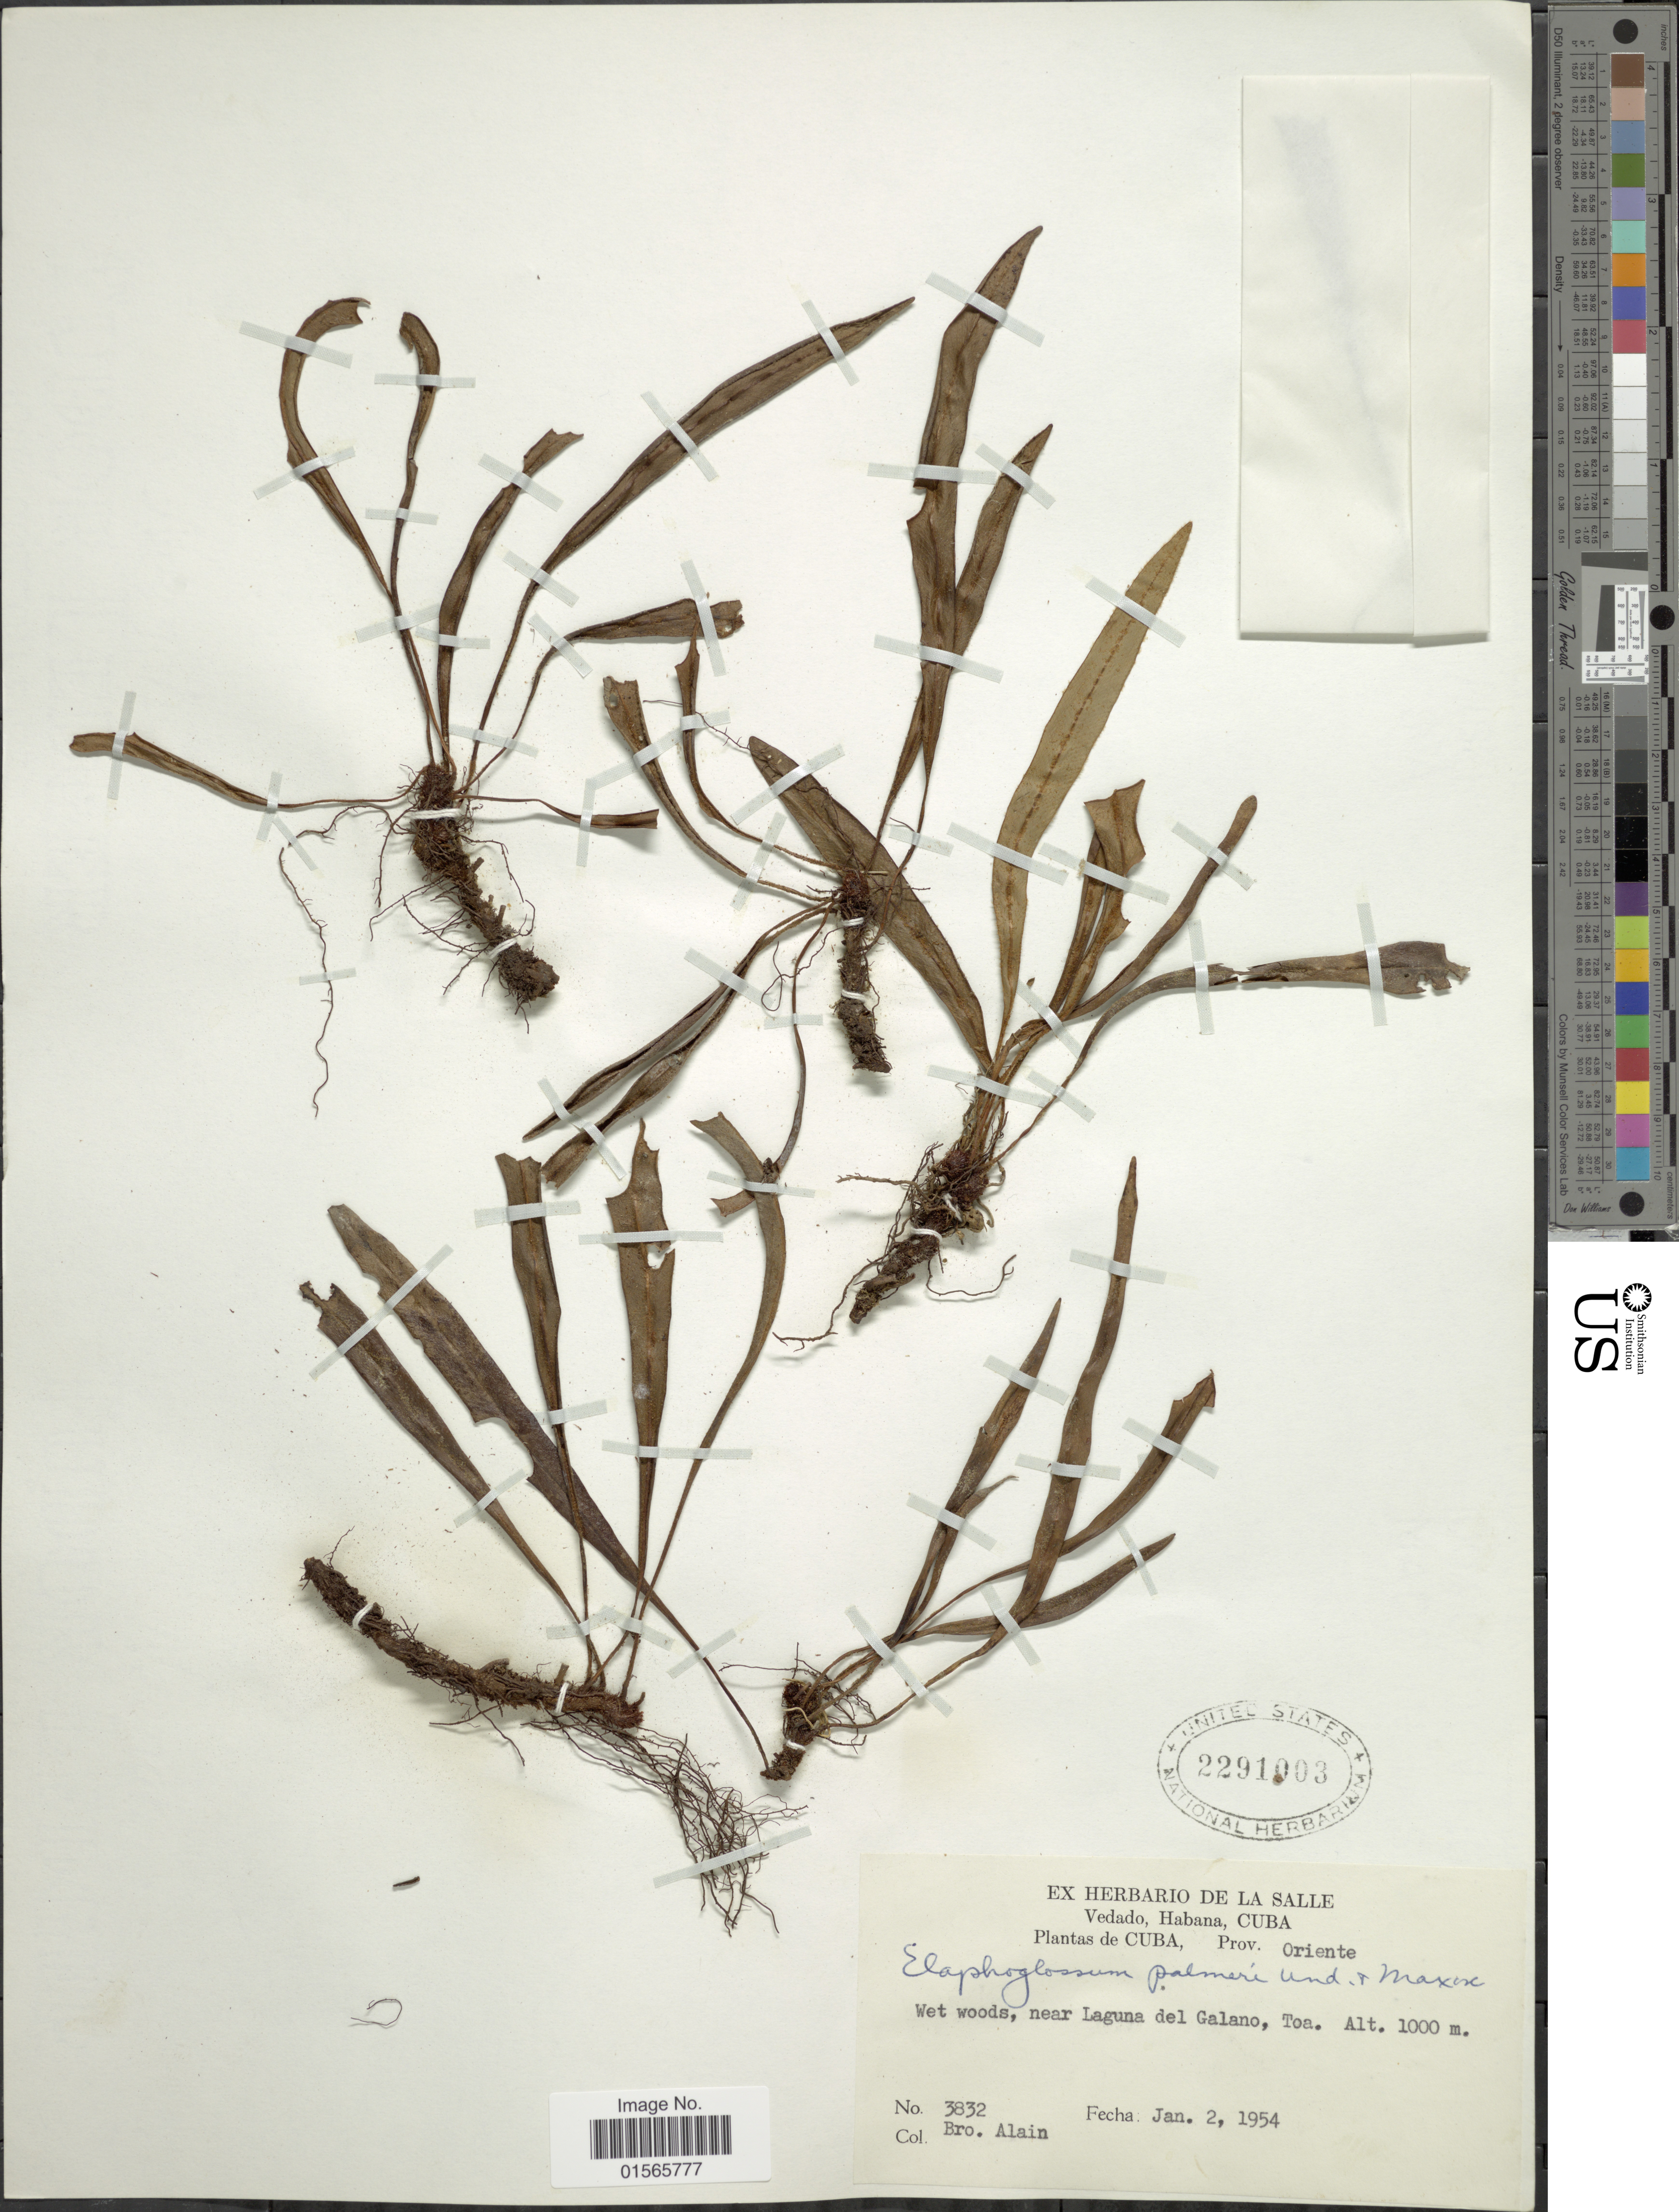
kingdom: Plantae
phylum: Tracheophyta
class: Polypodiopsida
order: Polypodiales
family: Dryopteridaceae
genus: Elaphoglossum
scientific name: Elaphoglossum palmeri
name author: Underw. & Maxon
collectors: A. H. Liogier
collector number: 3832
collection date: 1954-01-02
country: Cuba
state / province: Oriente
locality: Vedado, Habana, Wet woods, near Laguna del Galano, Toa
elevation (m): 1000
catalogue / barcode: US 2291003